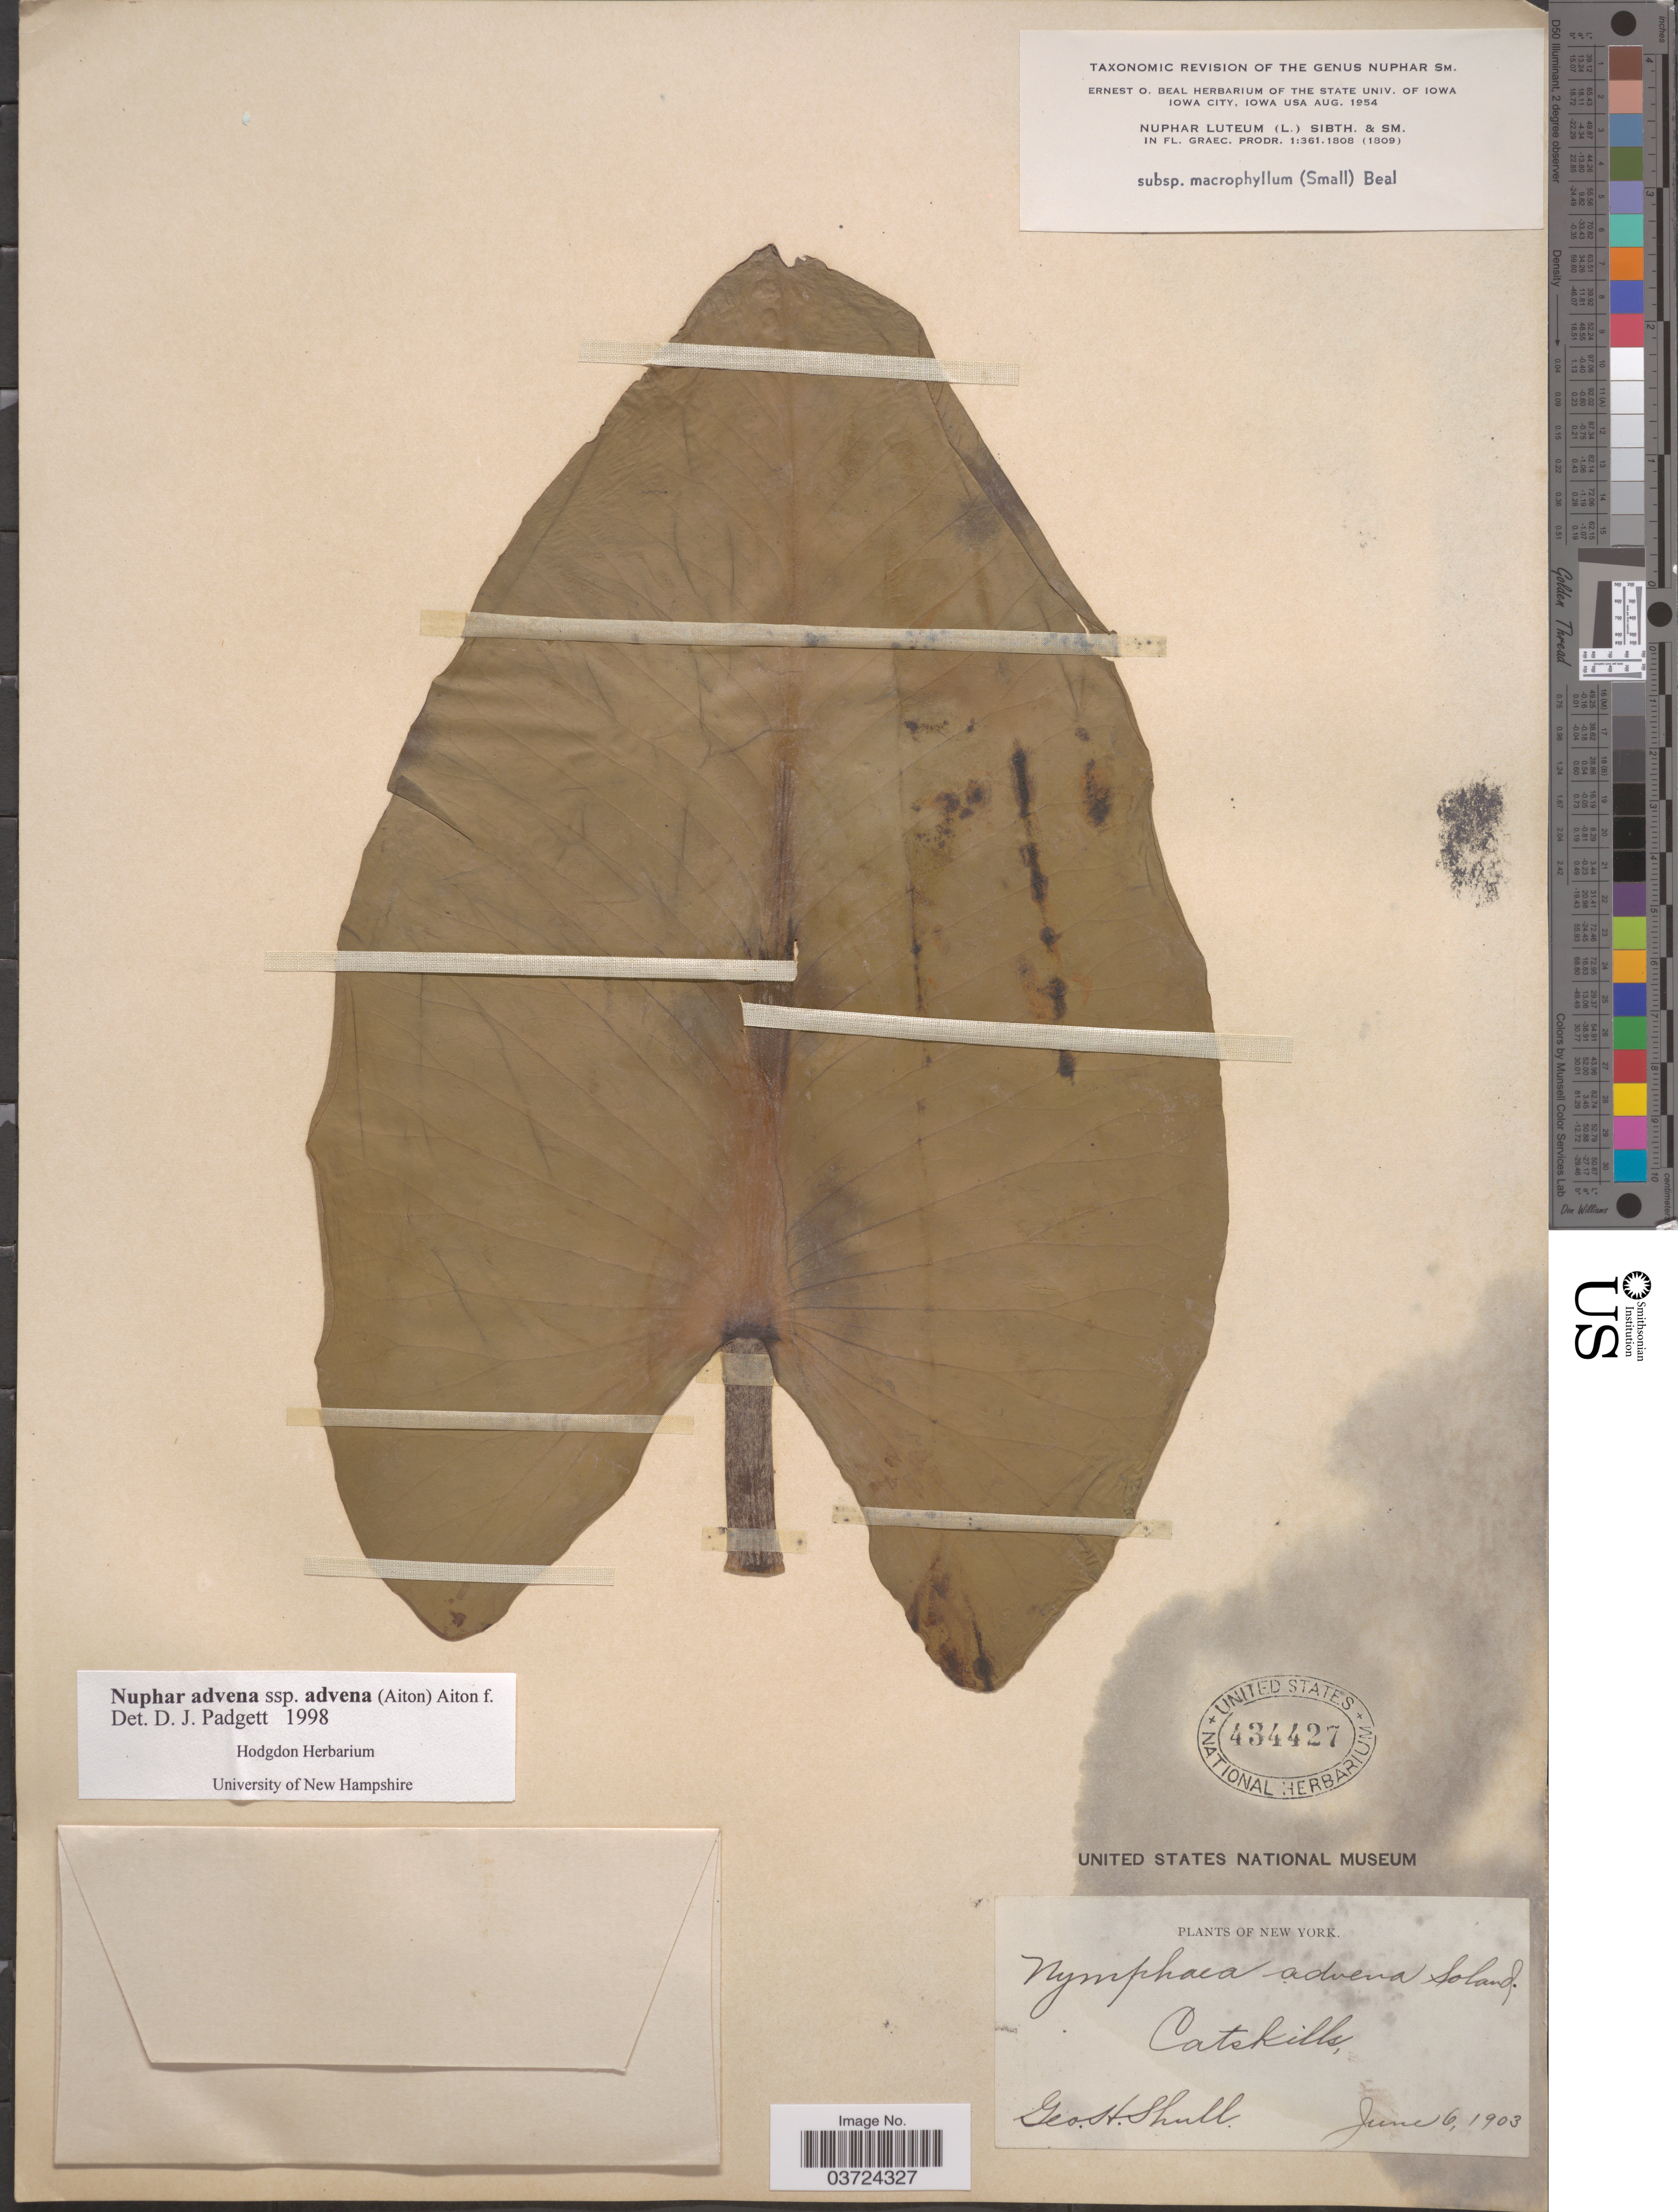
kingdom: Plantae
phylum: Tracheophyta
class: Magnoliopsida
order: Nymphaeales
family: Nymphaeaceae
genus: Nuphar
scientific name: Nuphar advena subsp. advena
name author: (Aiton) W.T. Aiton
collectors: G. H. Shull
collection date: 1903-06-06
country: United States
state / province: New York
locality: Cateskills.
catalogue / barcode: US 434427